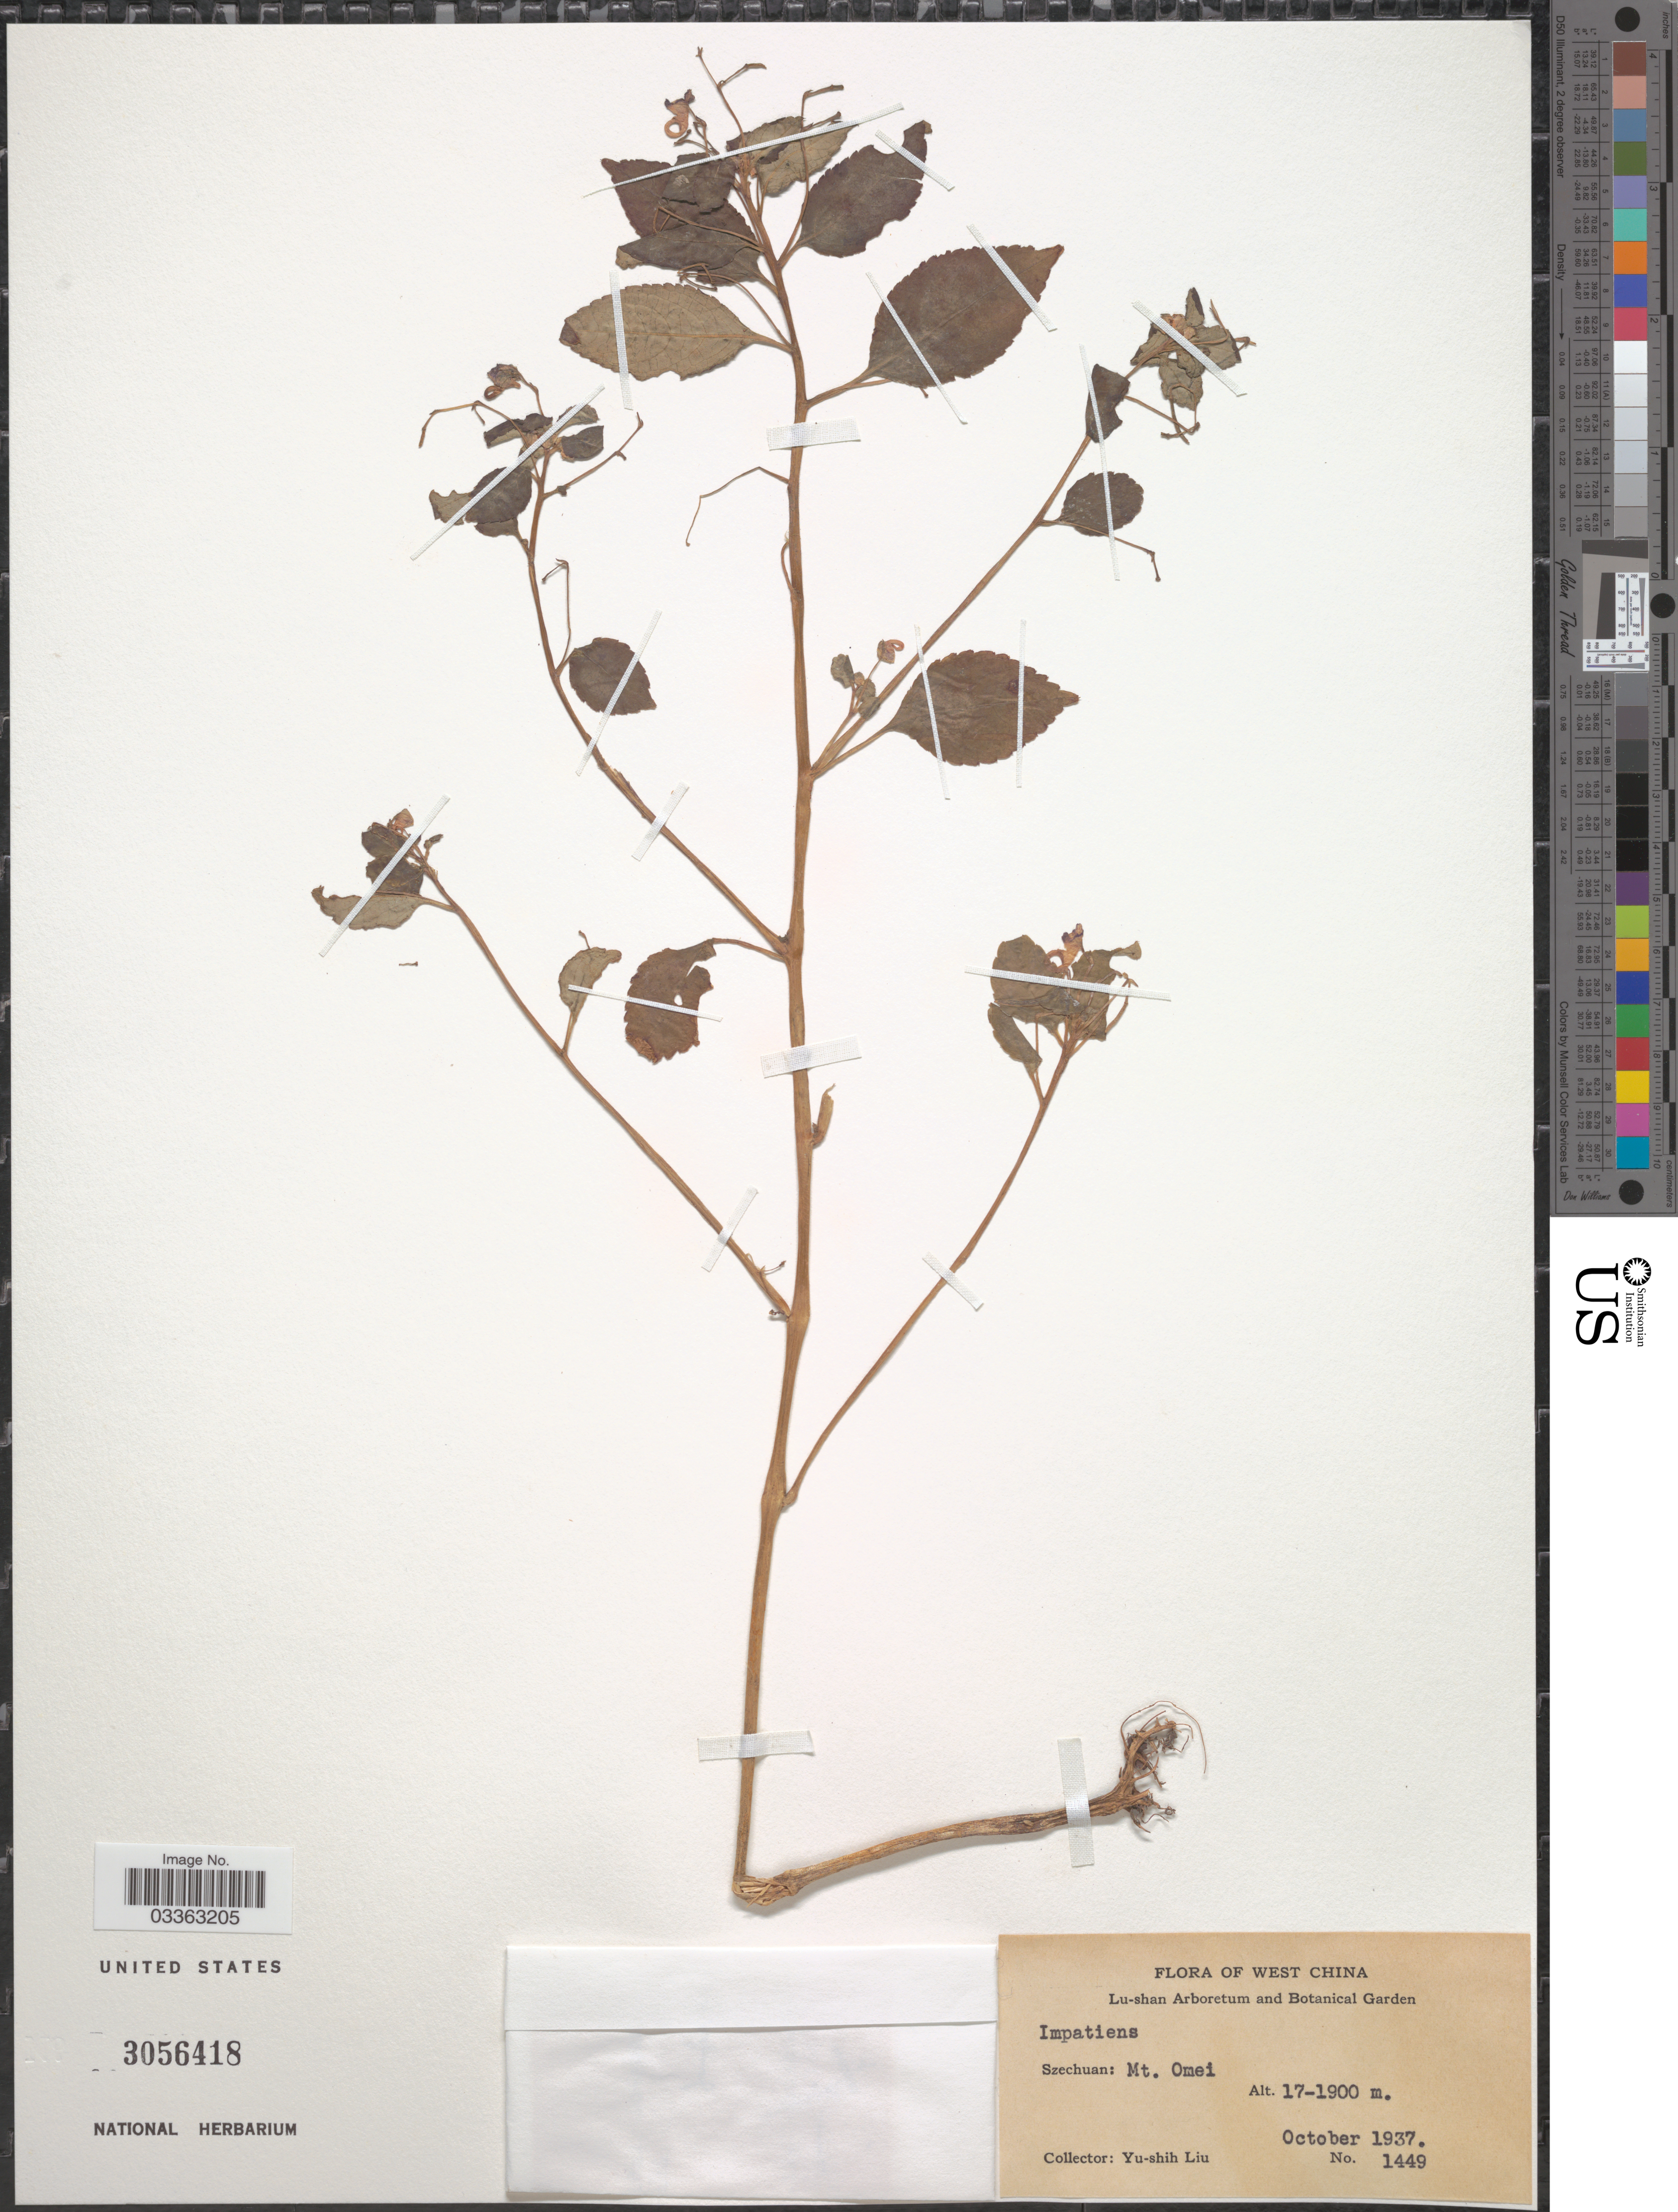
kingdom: Plantae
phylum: Tracheophyta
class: Magnoliopsida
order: Ericales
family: Balsaminaceae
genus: Impatiens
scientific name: Impatiens sp.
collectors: Y.-S. Liu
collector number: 1449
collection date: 1937-10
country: China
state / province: Sichuan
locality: West China. Szechuan: Mt. Omei.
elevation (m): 1700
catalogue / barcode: US 3056418